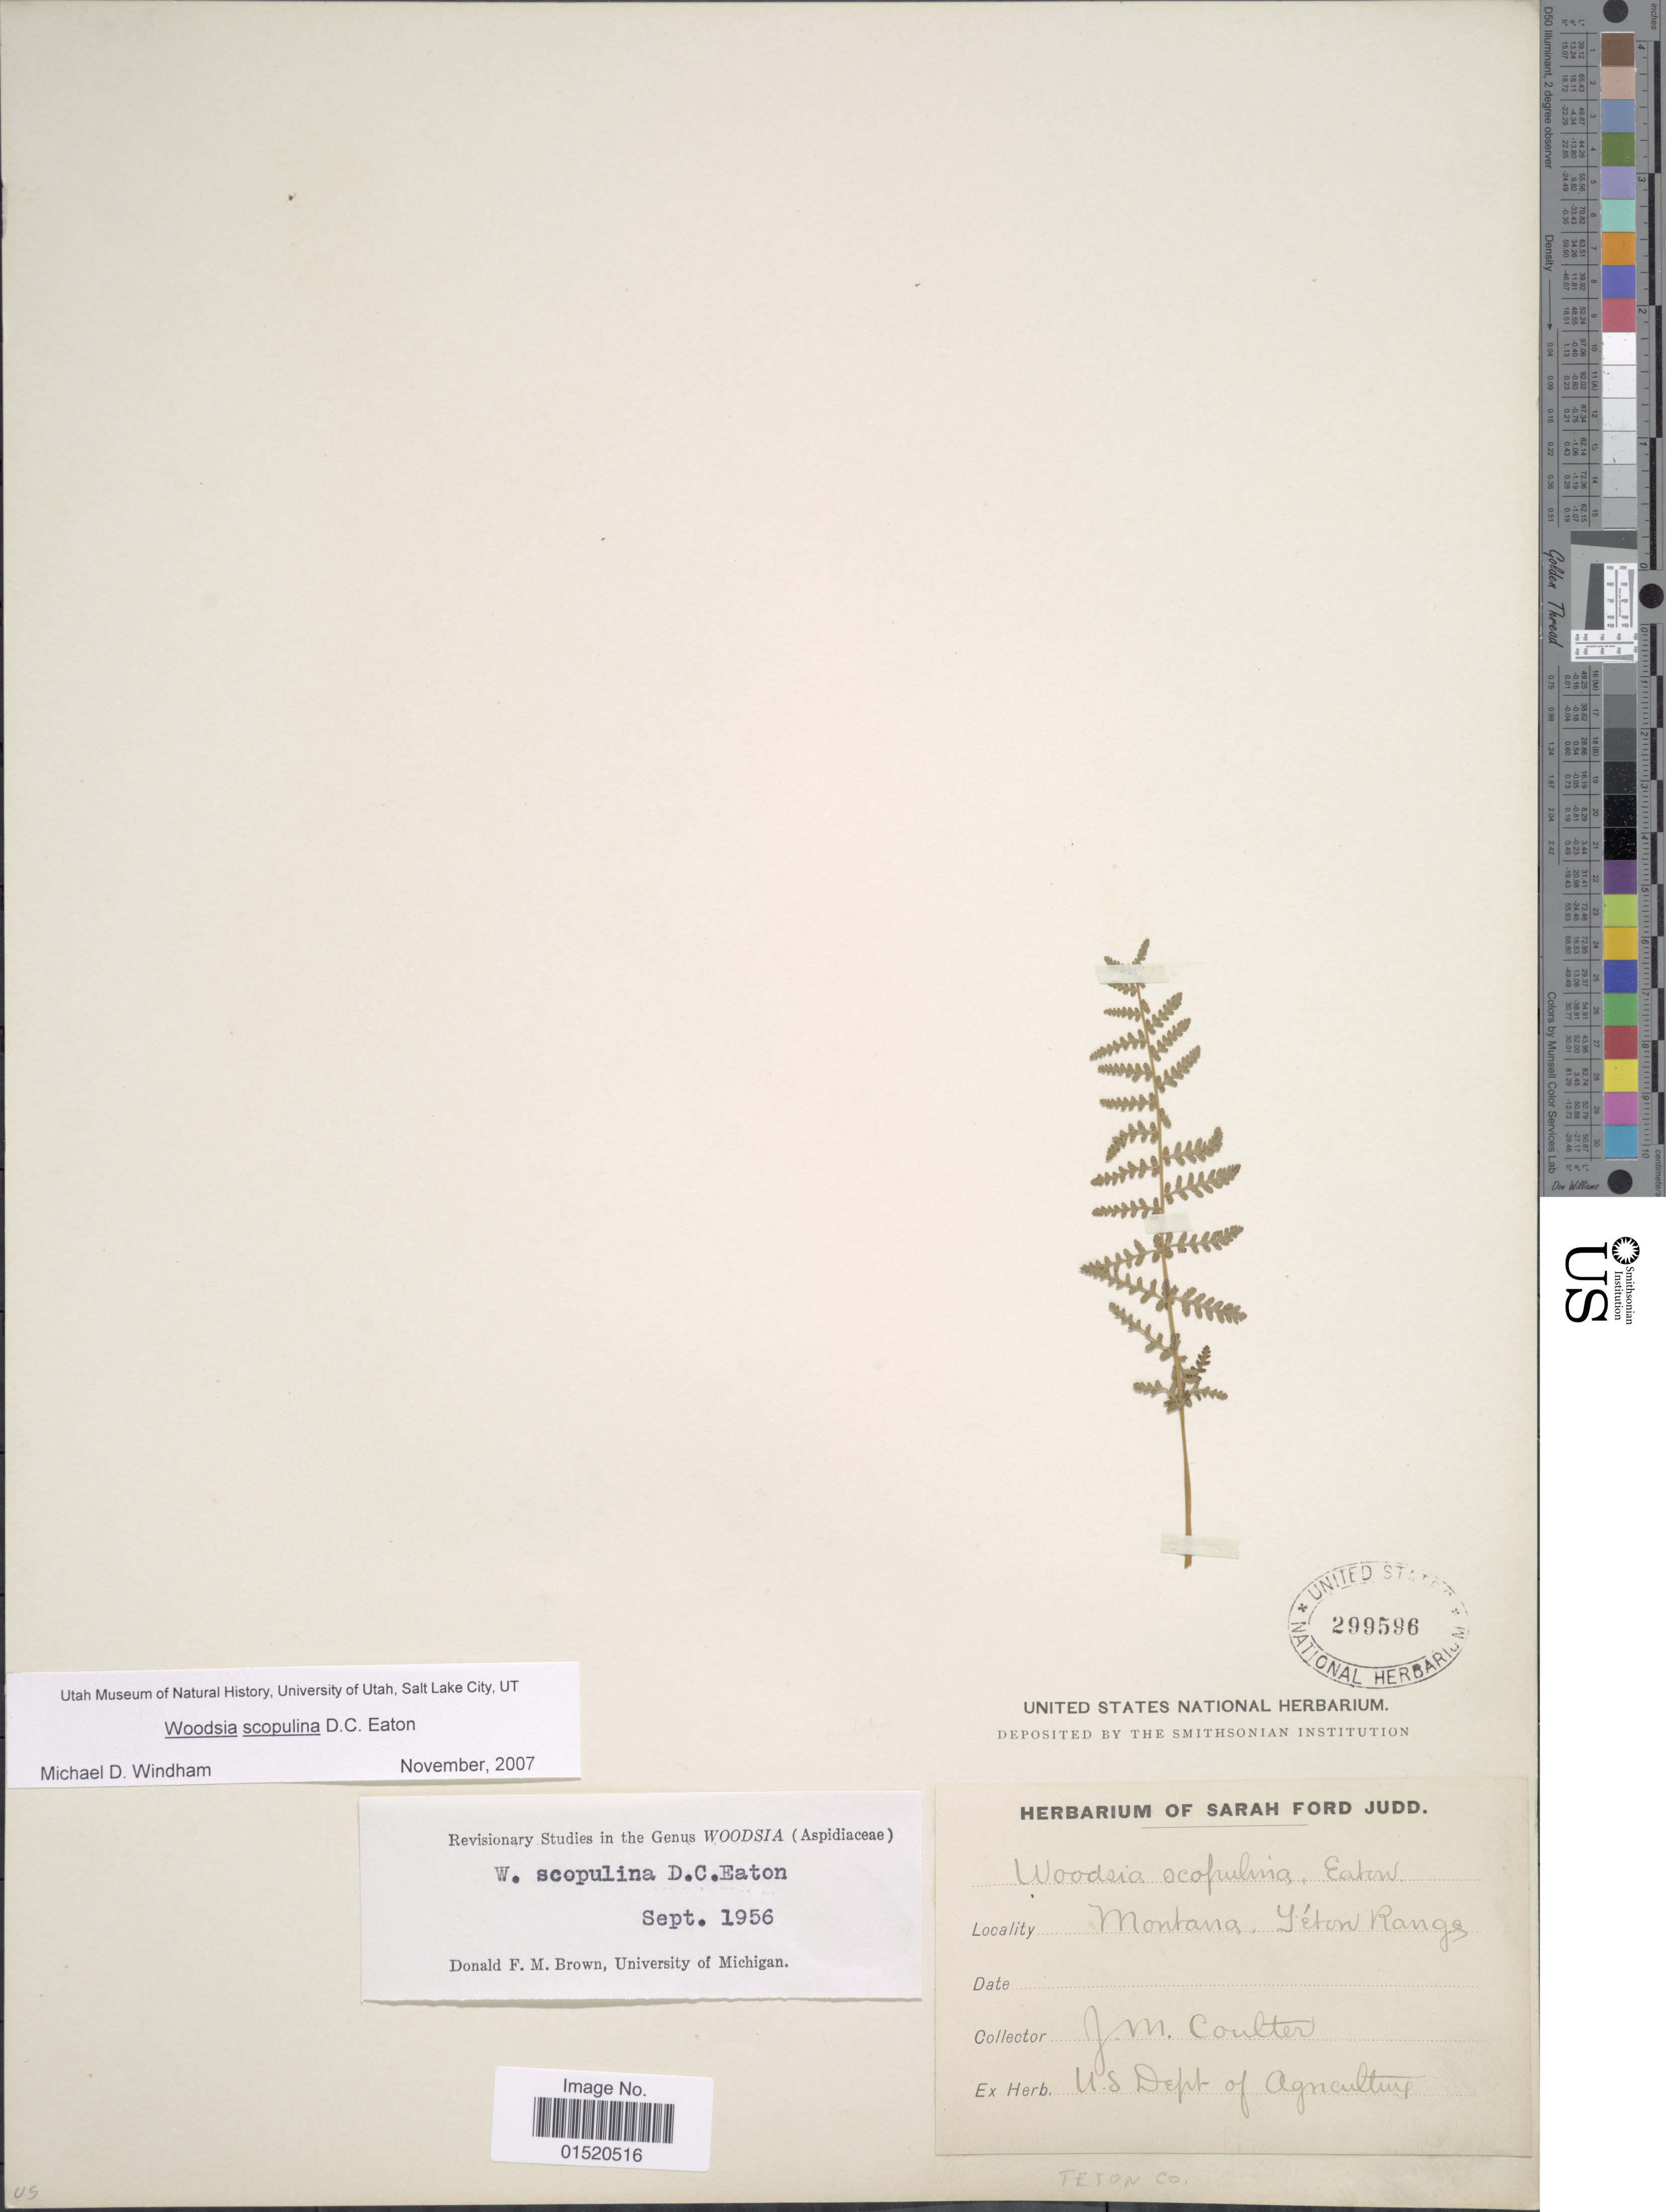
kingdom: Plantae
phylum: Tracheophyta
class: Polypodiopsida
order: Polypodiales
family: Woodsiaceae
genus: Woodsia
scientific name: Woodsia scopulina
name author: D.C. Eaton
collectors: J. M. Coulter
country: United States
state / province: Montana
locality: Téton Range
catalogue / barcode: US 299596